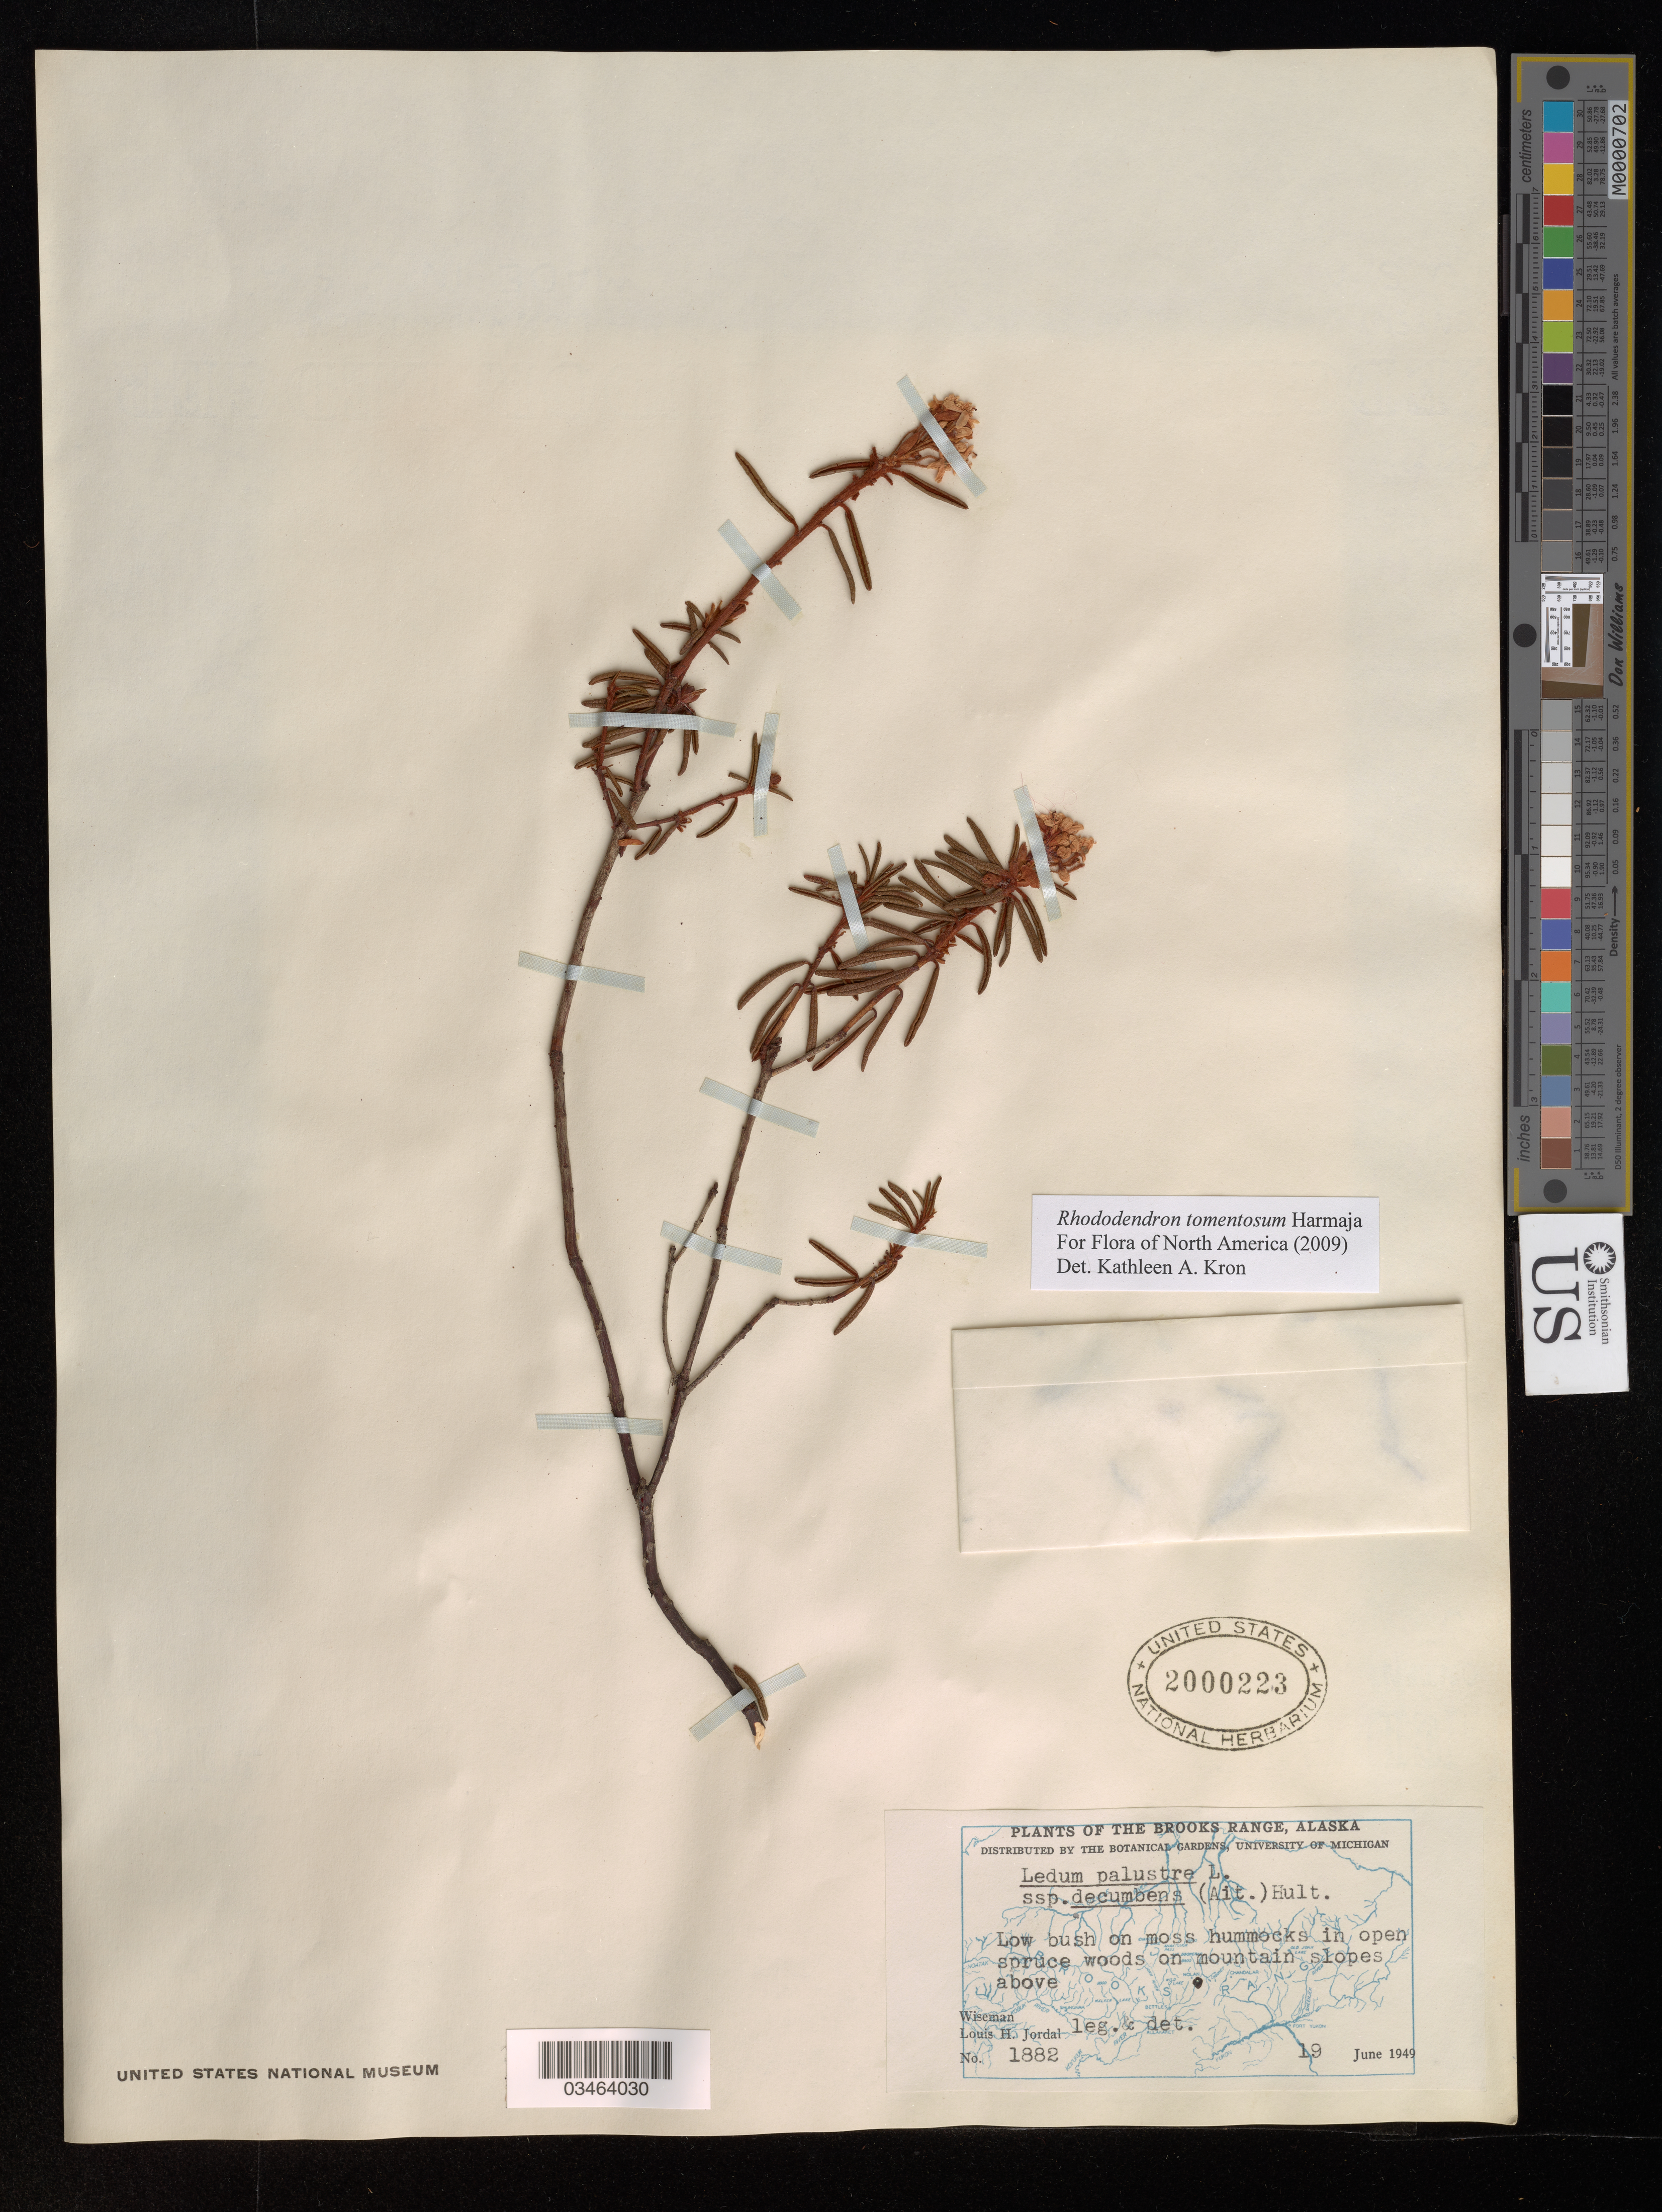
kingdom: Plantae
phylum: Tracheophyta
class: Magnoliopsida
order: Ericales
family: Ericaceae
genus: Rhododendron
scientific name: Rhododendron tomentosum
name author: Harmaja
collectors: Wiseman, -- & L. Jordal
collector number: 1882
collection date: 1949-06-19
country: United States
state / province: Alaska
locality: The Brooks Range.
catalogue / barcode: US 2000223